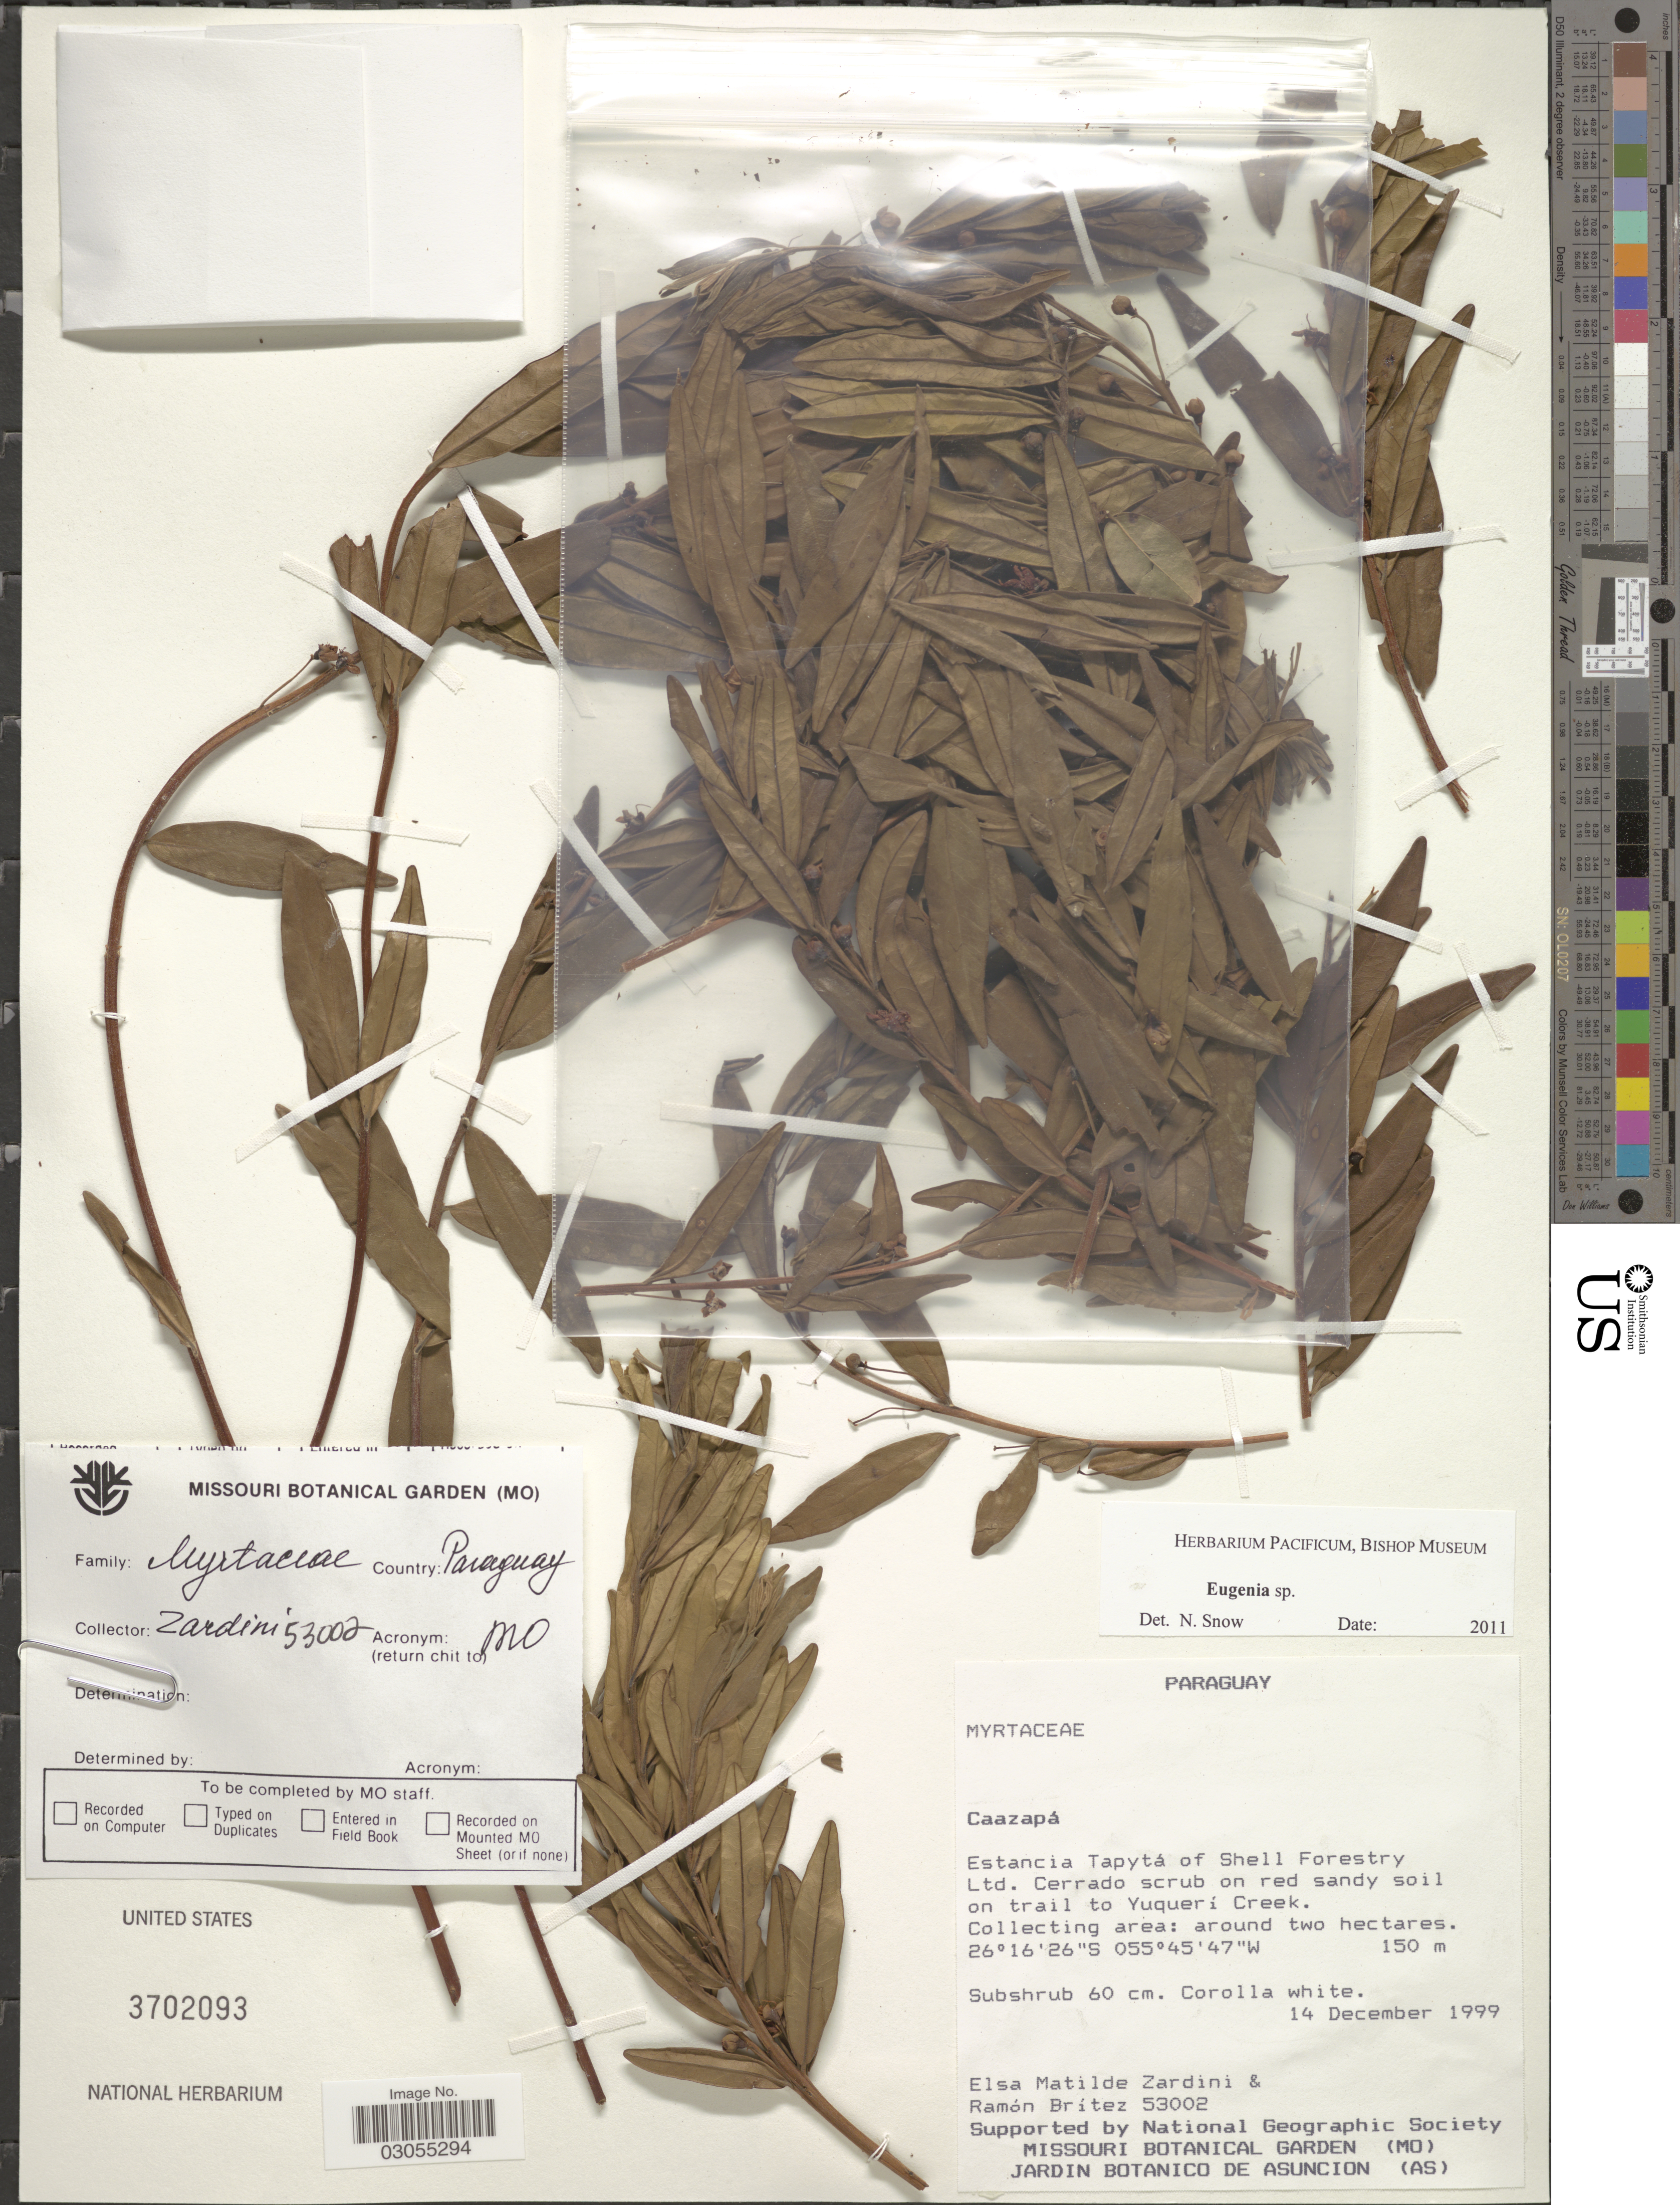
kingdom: Plantae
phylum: Tracheophyta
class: Magnoliopsida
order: Myrtales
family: Myrtaceae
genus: Eugenia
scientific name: Eugenia sp.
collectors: E. M. Zardini & R. Britez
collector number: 53002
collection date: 1999-12-14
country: Paraguay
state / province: Caazapa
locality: Estancia Tapytá of Shell Forestry Ltd. Cerrado scrub on red sandy soil on trail to Yuquerí Creek.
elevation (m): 150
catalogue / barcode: US 3702093